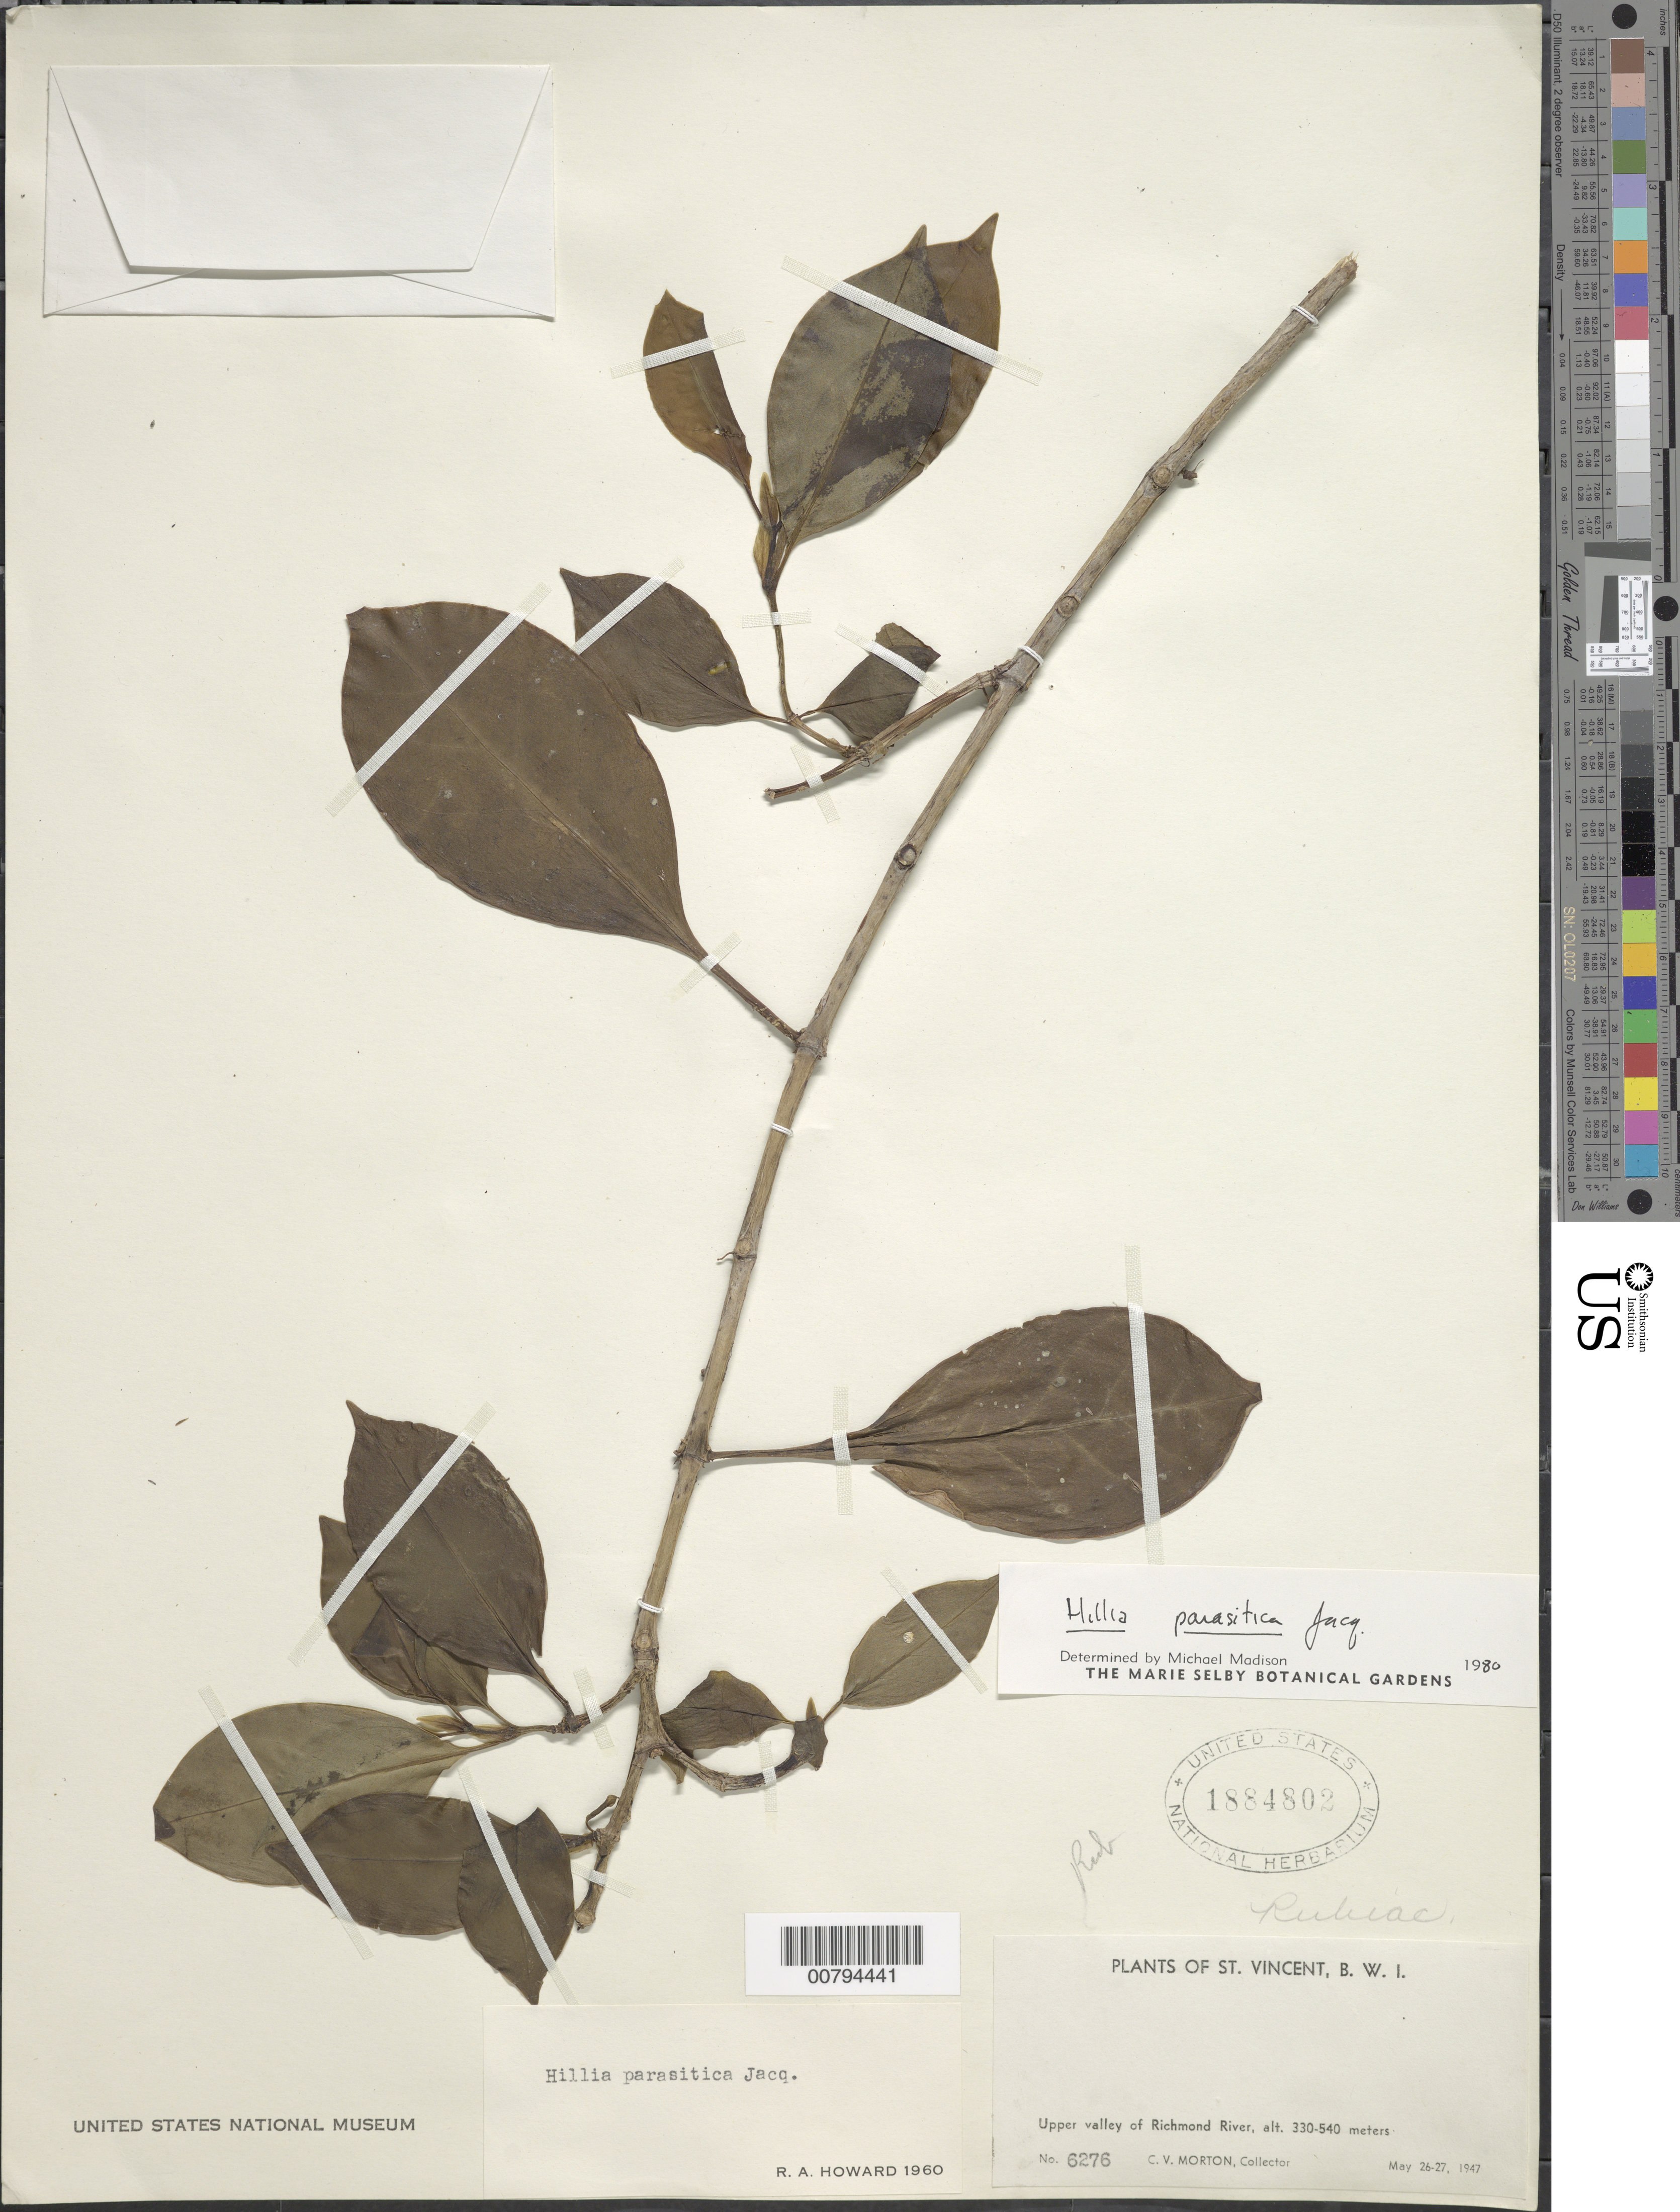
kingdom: Plantae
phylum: Tracheophyta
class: Magnoliopsida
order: Gentianales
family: Rubiaceae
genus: Hillia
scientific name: Hillia parasitica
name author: Jacq.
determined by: Howard, R. A.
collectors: C. V. Morton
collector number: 6276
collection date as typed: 26 May 1947 to 27 May 1947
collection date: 1947-05-26/1947-05-27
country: St. Vincent - Grenadines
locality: Upper valley of Richmond River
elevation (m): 330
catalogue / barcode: US 1884802